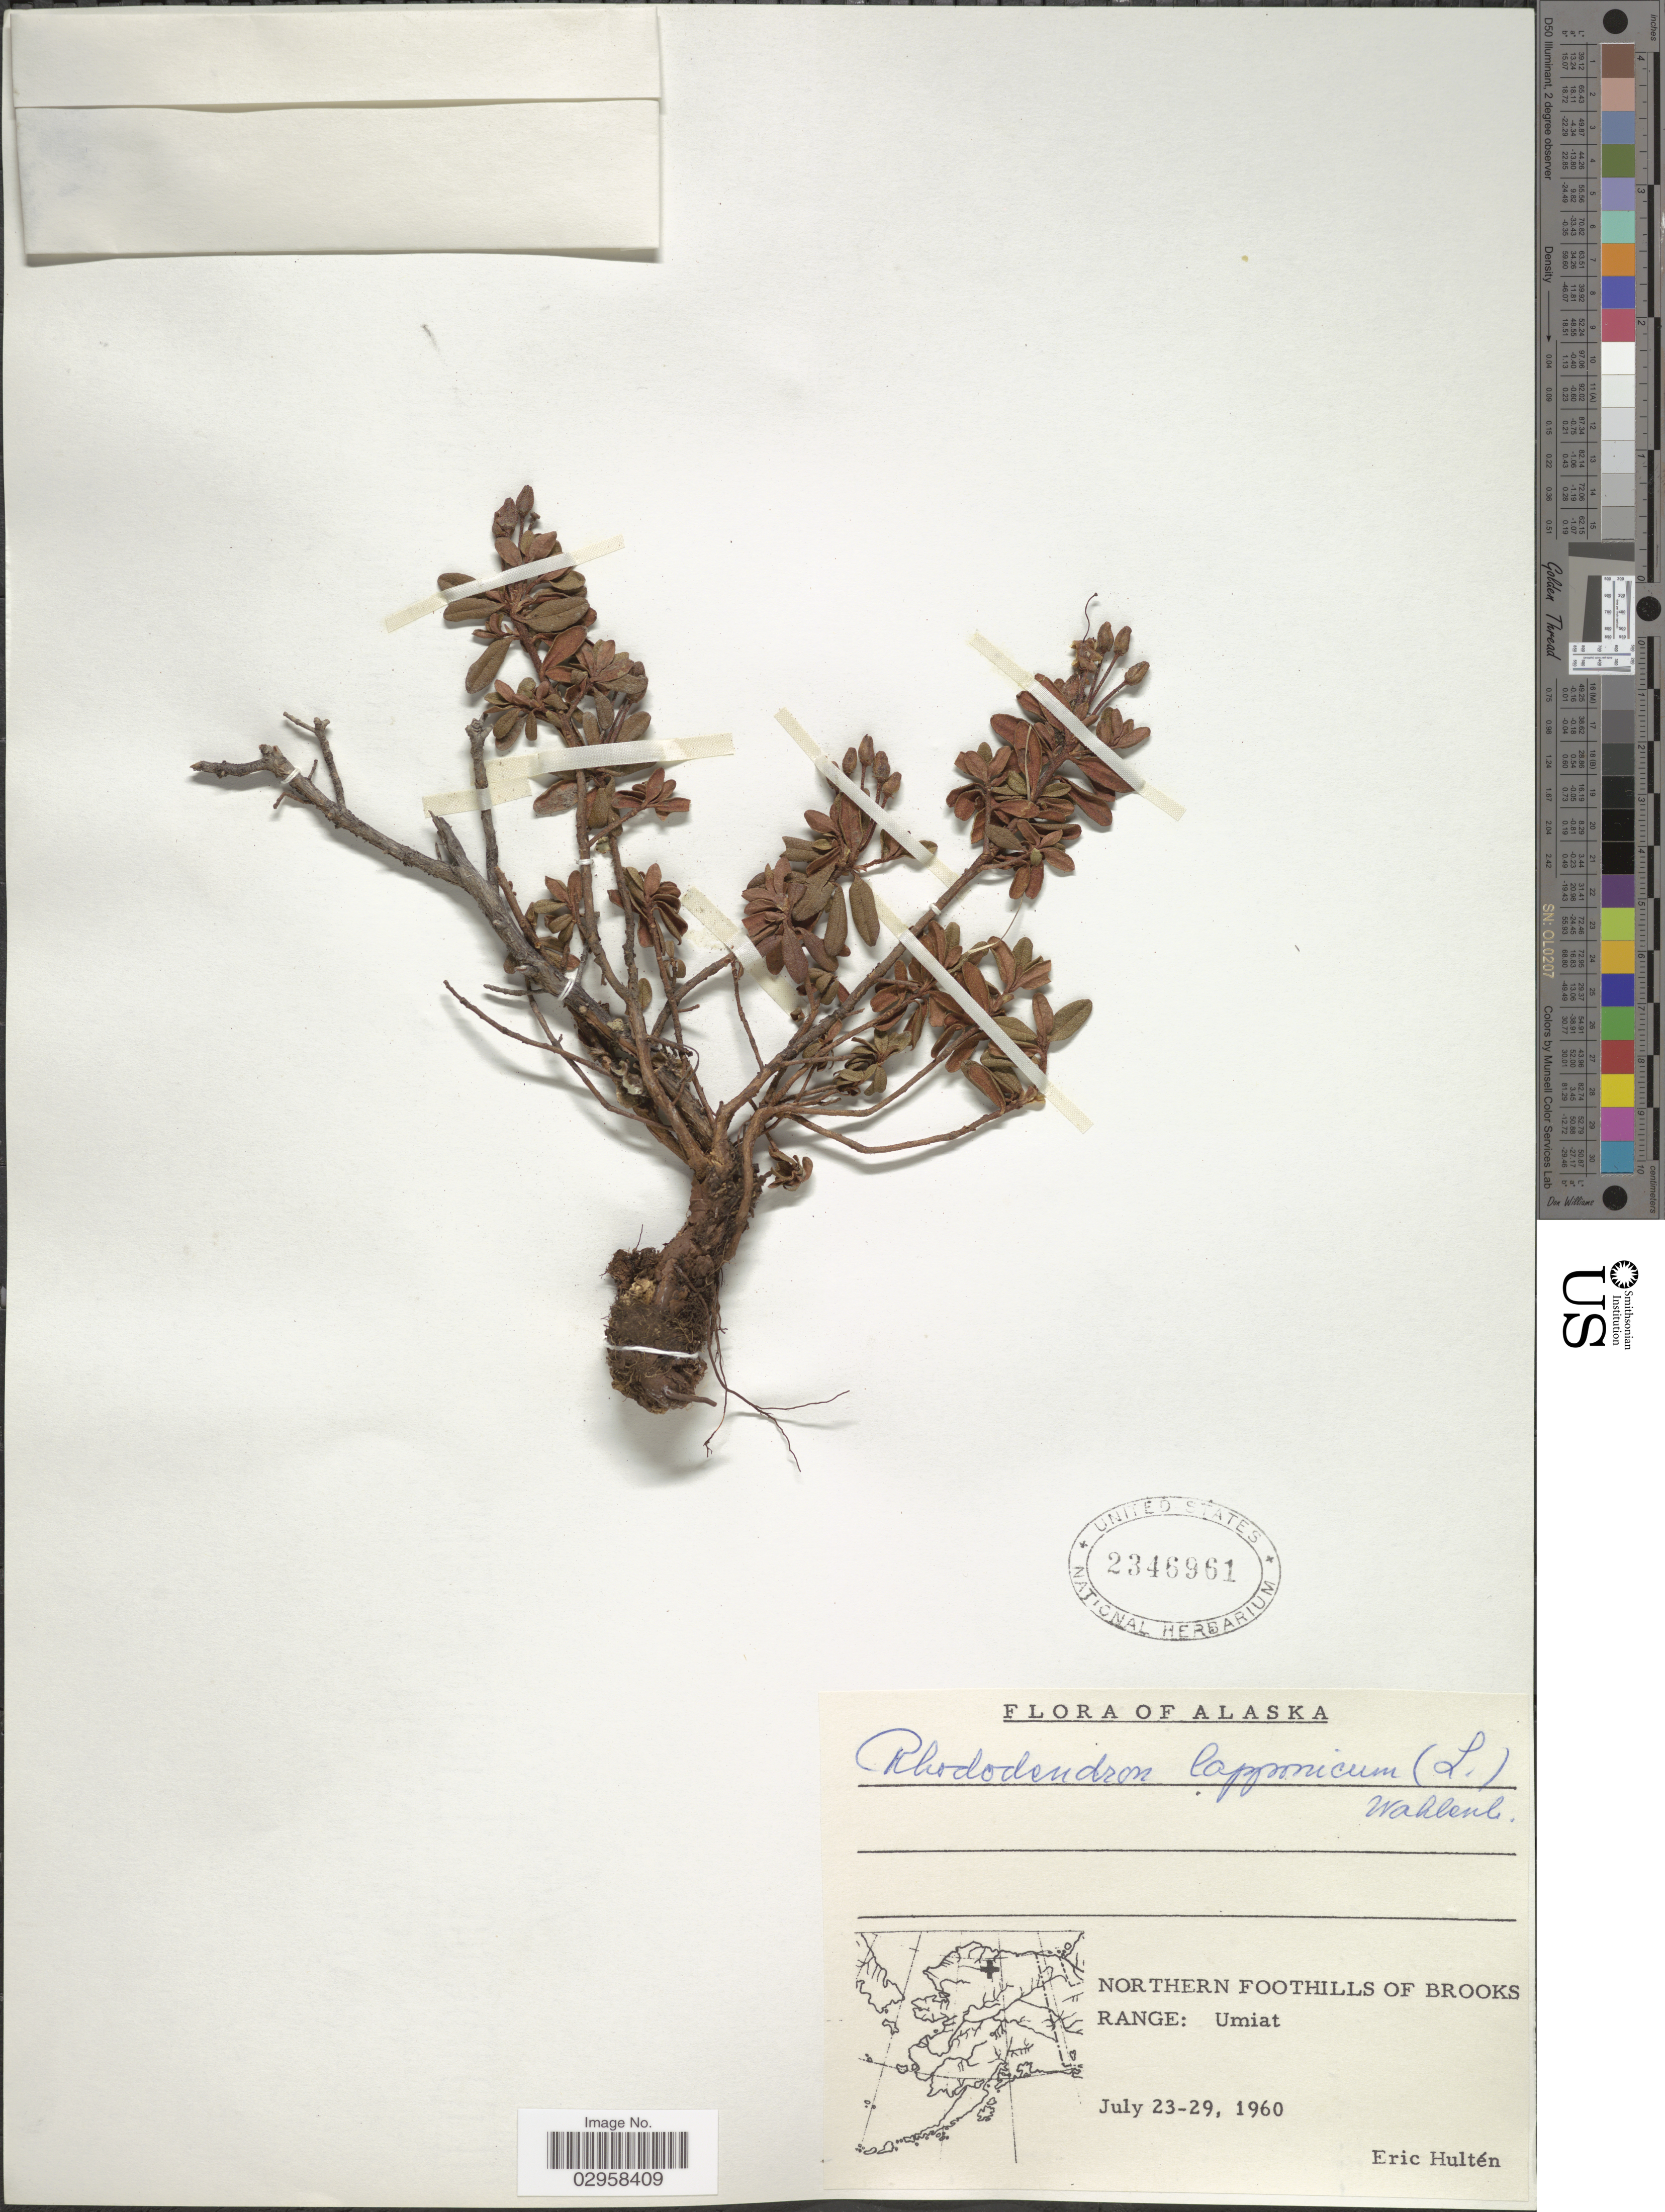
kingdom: Plantae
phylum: Tracheophyta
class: Magnoliopsida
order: Ericales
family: Ericaceae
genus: Rhododendron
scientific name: Rhododendron lapponicum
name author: (L.) Wahlenb.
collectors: E. G. Hultén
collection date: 1960-07-23/1960-07-29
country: United States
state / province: Alaska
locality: Northern Foothills of Brooks Range: Umiat.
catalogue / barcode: US 2346961